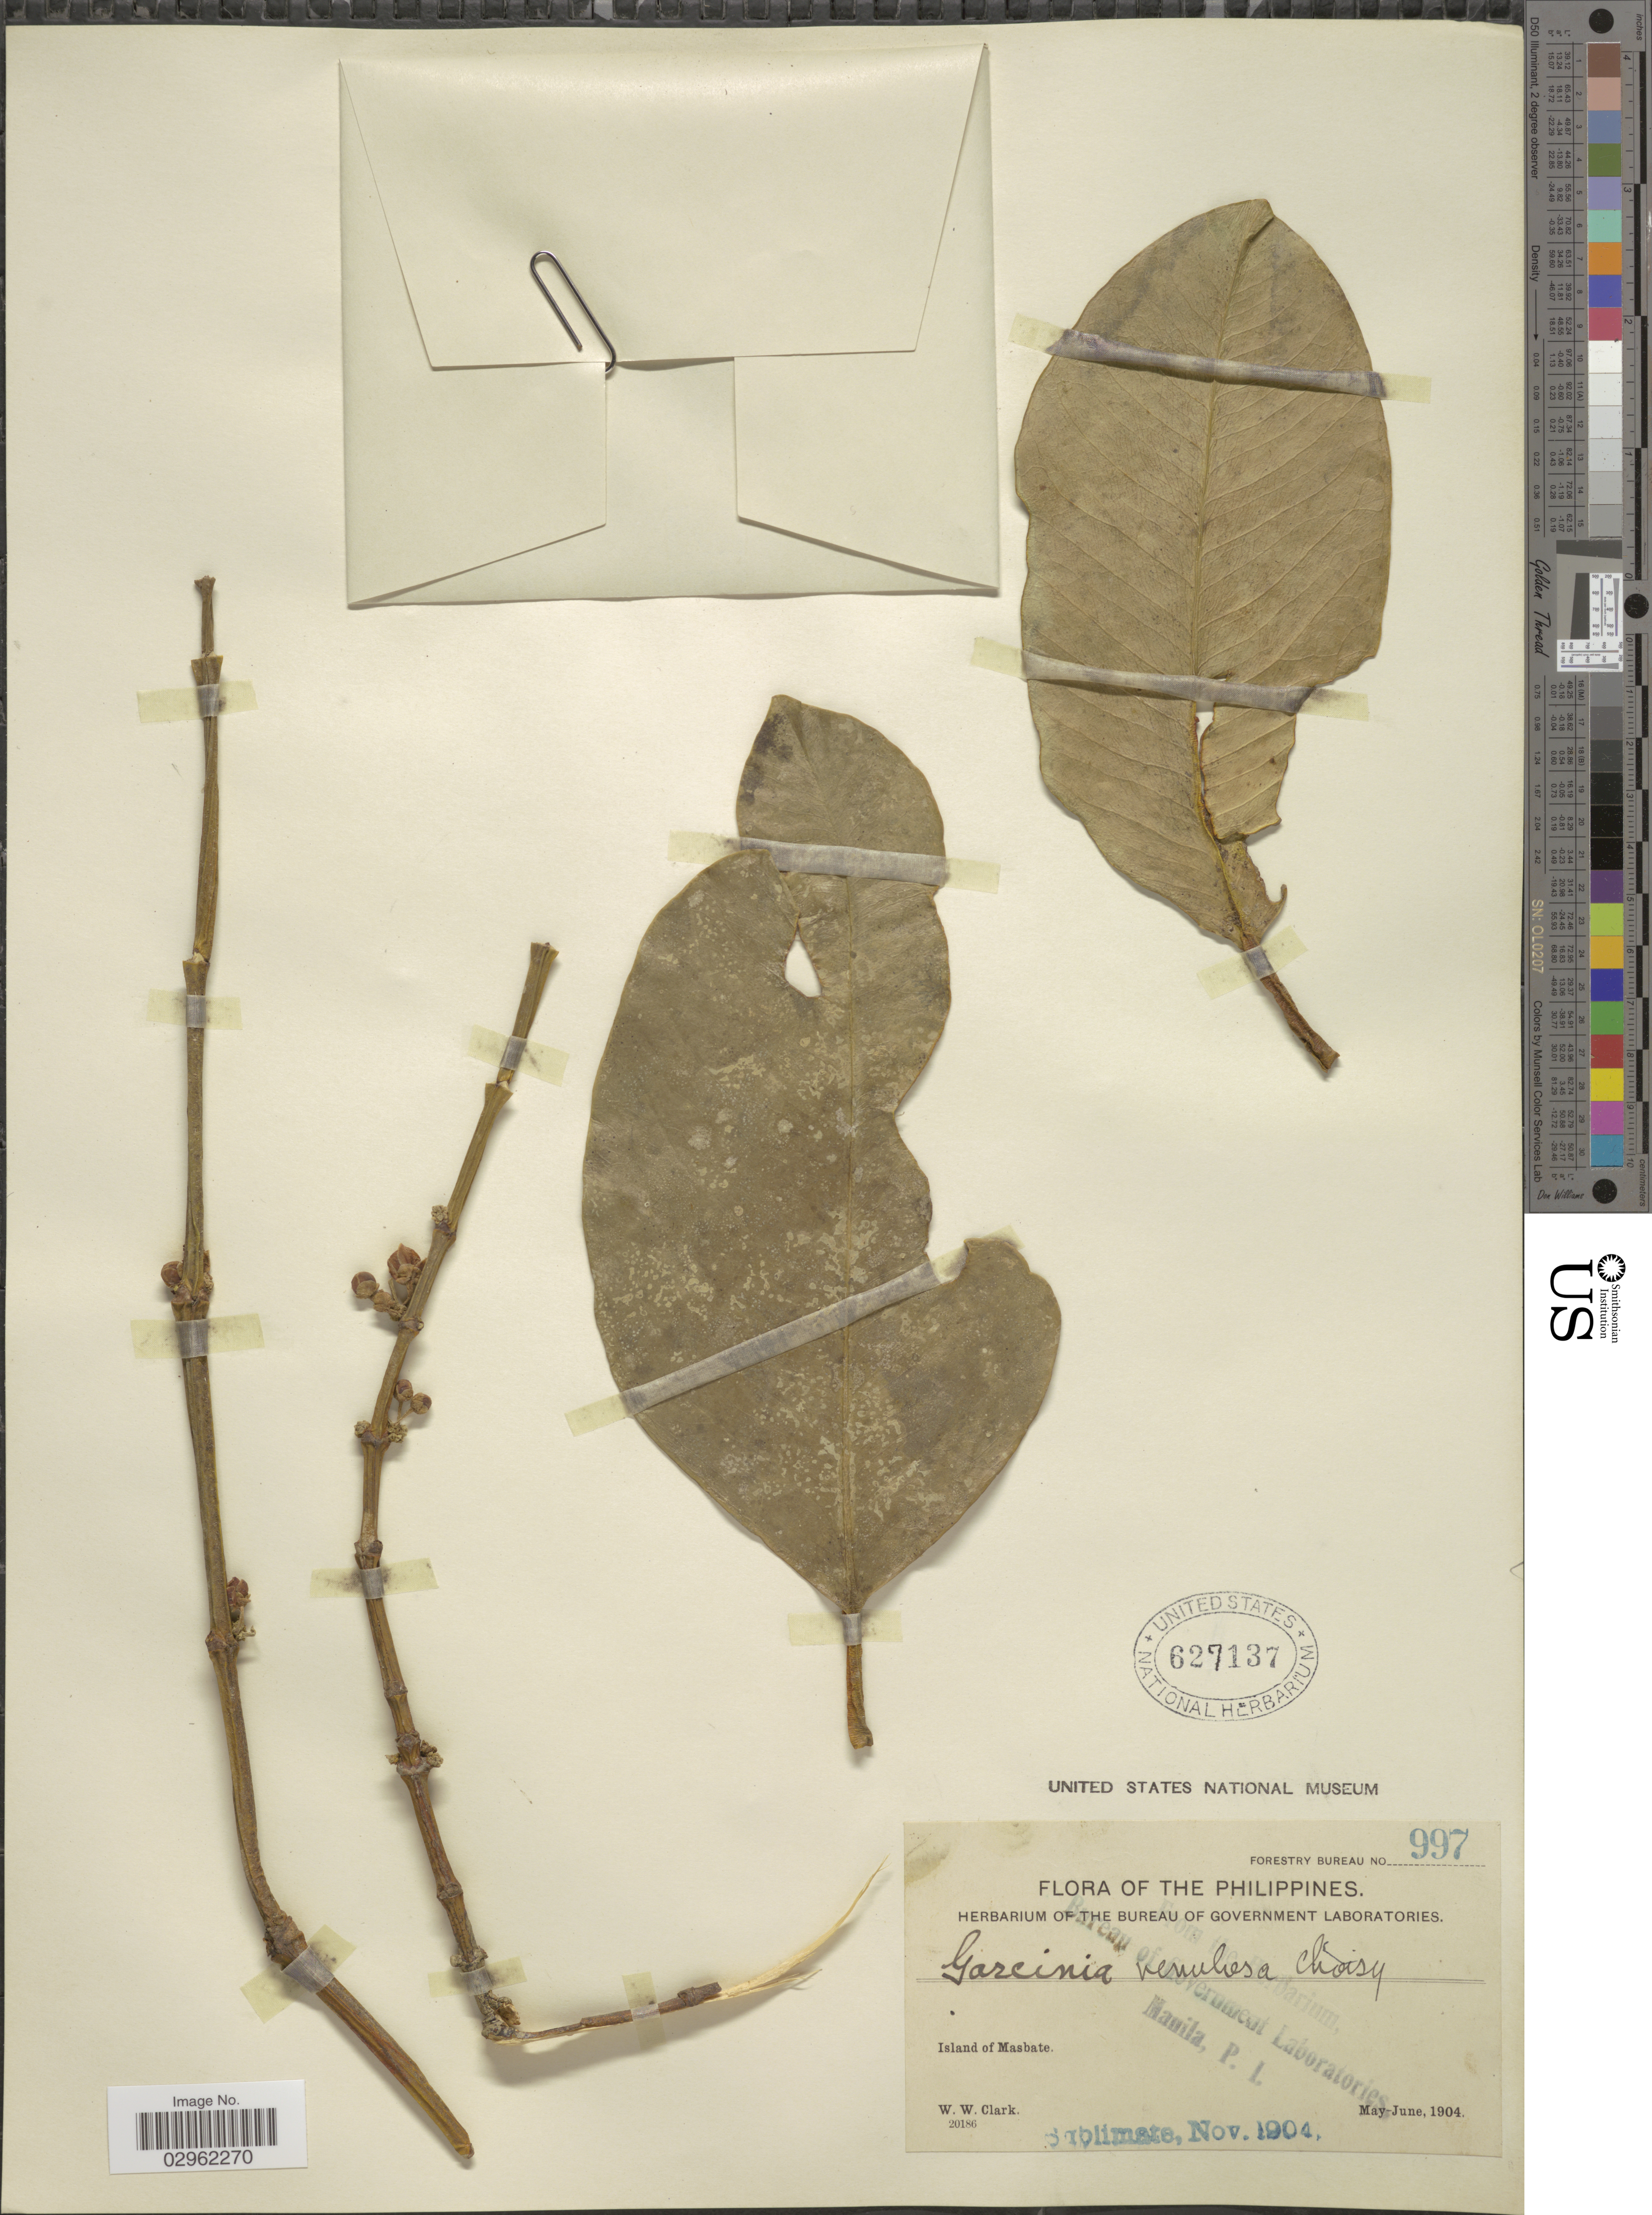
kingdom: Plantae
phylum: Tracheophyta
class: Magnoliopsida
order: Malpighiales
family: Clusiaceae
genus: Garcinia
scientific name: Garcinia venulosa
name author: (Blanco) Choisy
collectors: W. W. Clark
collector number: Forestry Bureau 997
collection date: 1904-05/1904-06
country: Philippines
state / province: Bicol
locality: Island of Masbate.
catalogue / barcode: US 627137